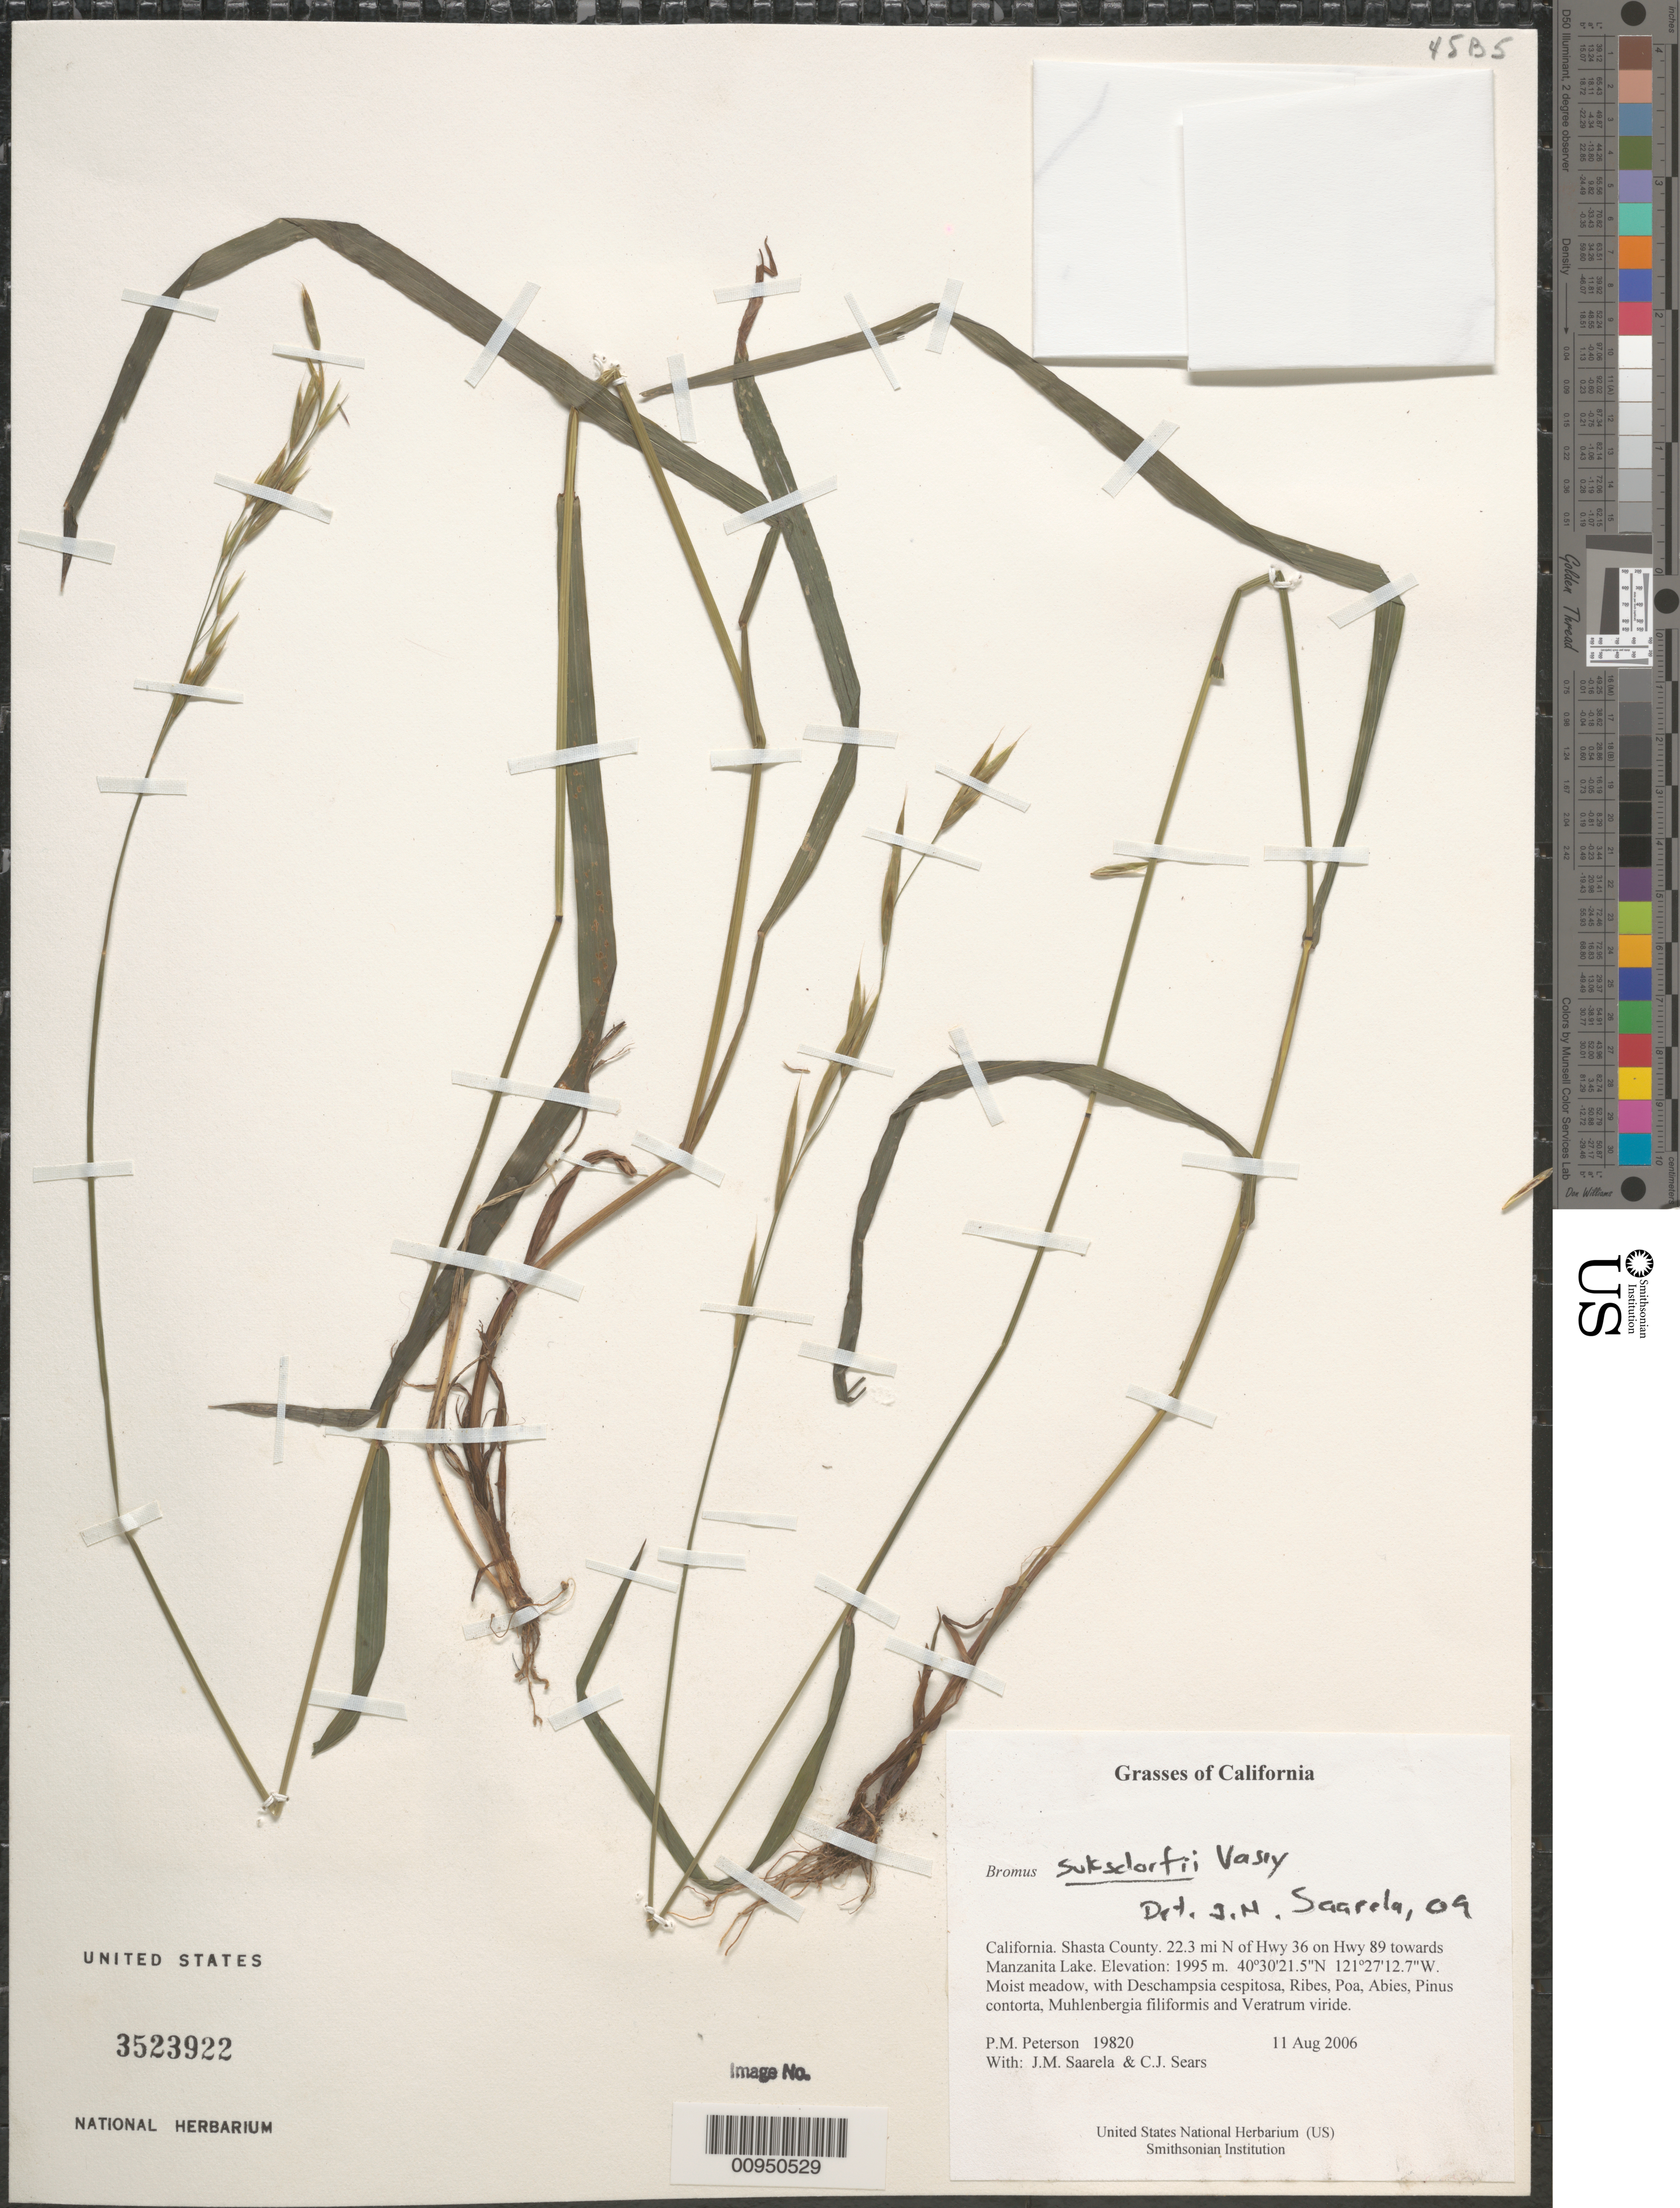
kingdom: Plantae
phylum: Tracheophyta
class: Liliopsida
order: Poales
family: Poaceae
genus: Bromus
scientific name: Bromus suksdorfii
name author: Vasey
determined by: Saarela, J. M., (CAN), Canadian Museum of Nature (CANADA)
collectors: P. M. Peterson, J. Saarela & C. Sears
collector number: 19820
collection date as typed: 11 Aug 2006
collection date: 2006-08-11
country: United States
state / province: California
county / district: Shasta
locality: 22.3 mi N of Hwy 36 on Hwy 89 towards Manzanita Lake.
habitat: Moist meadow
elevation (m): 1995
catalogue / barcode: US 3523922